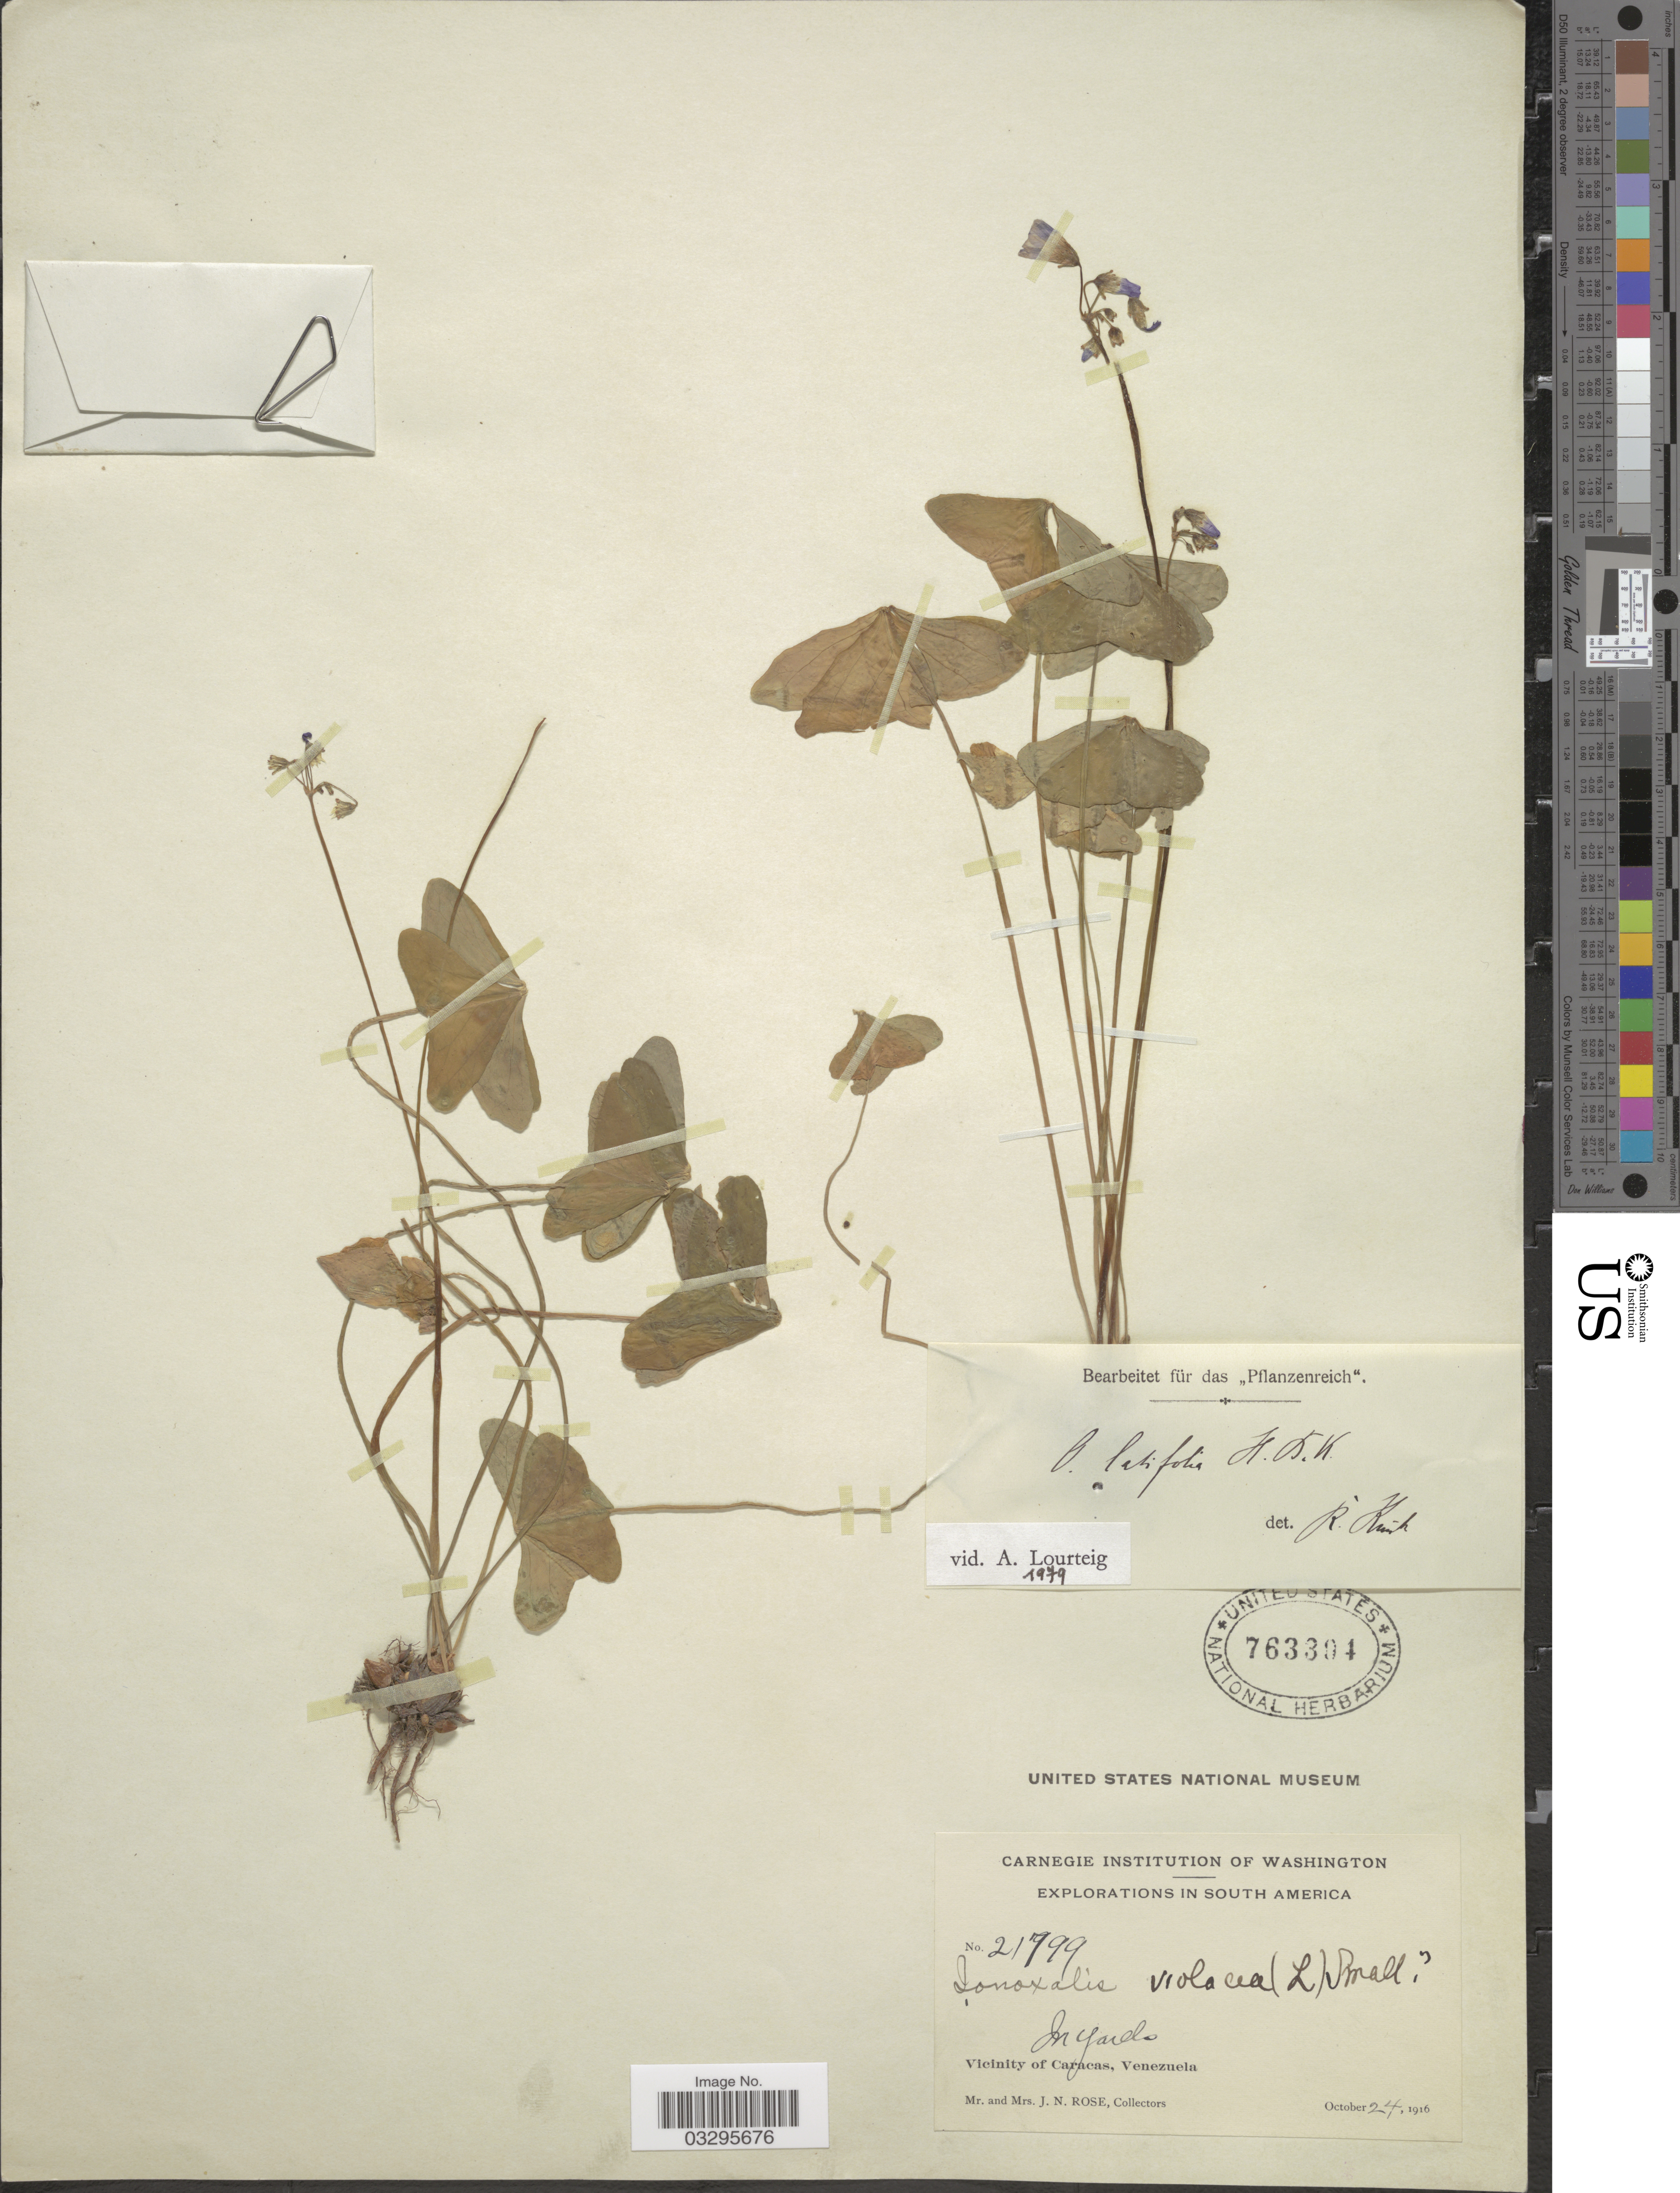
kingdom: Plantae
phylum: Tracheophyta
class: Magnoliopsida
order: Oxalidales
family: Oxalidaceae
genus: Oxalis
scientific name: Oxalis latifolia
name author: Kunth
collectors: J. N. Rose & L. B. Rose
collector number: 21799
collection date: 1916-10-24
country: Venezuela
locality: Vicinity of Caracas.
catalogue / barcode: US 763304